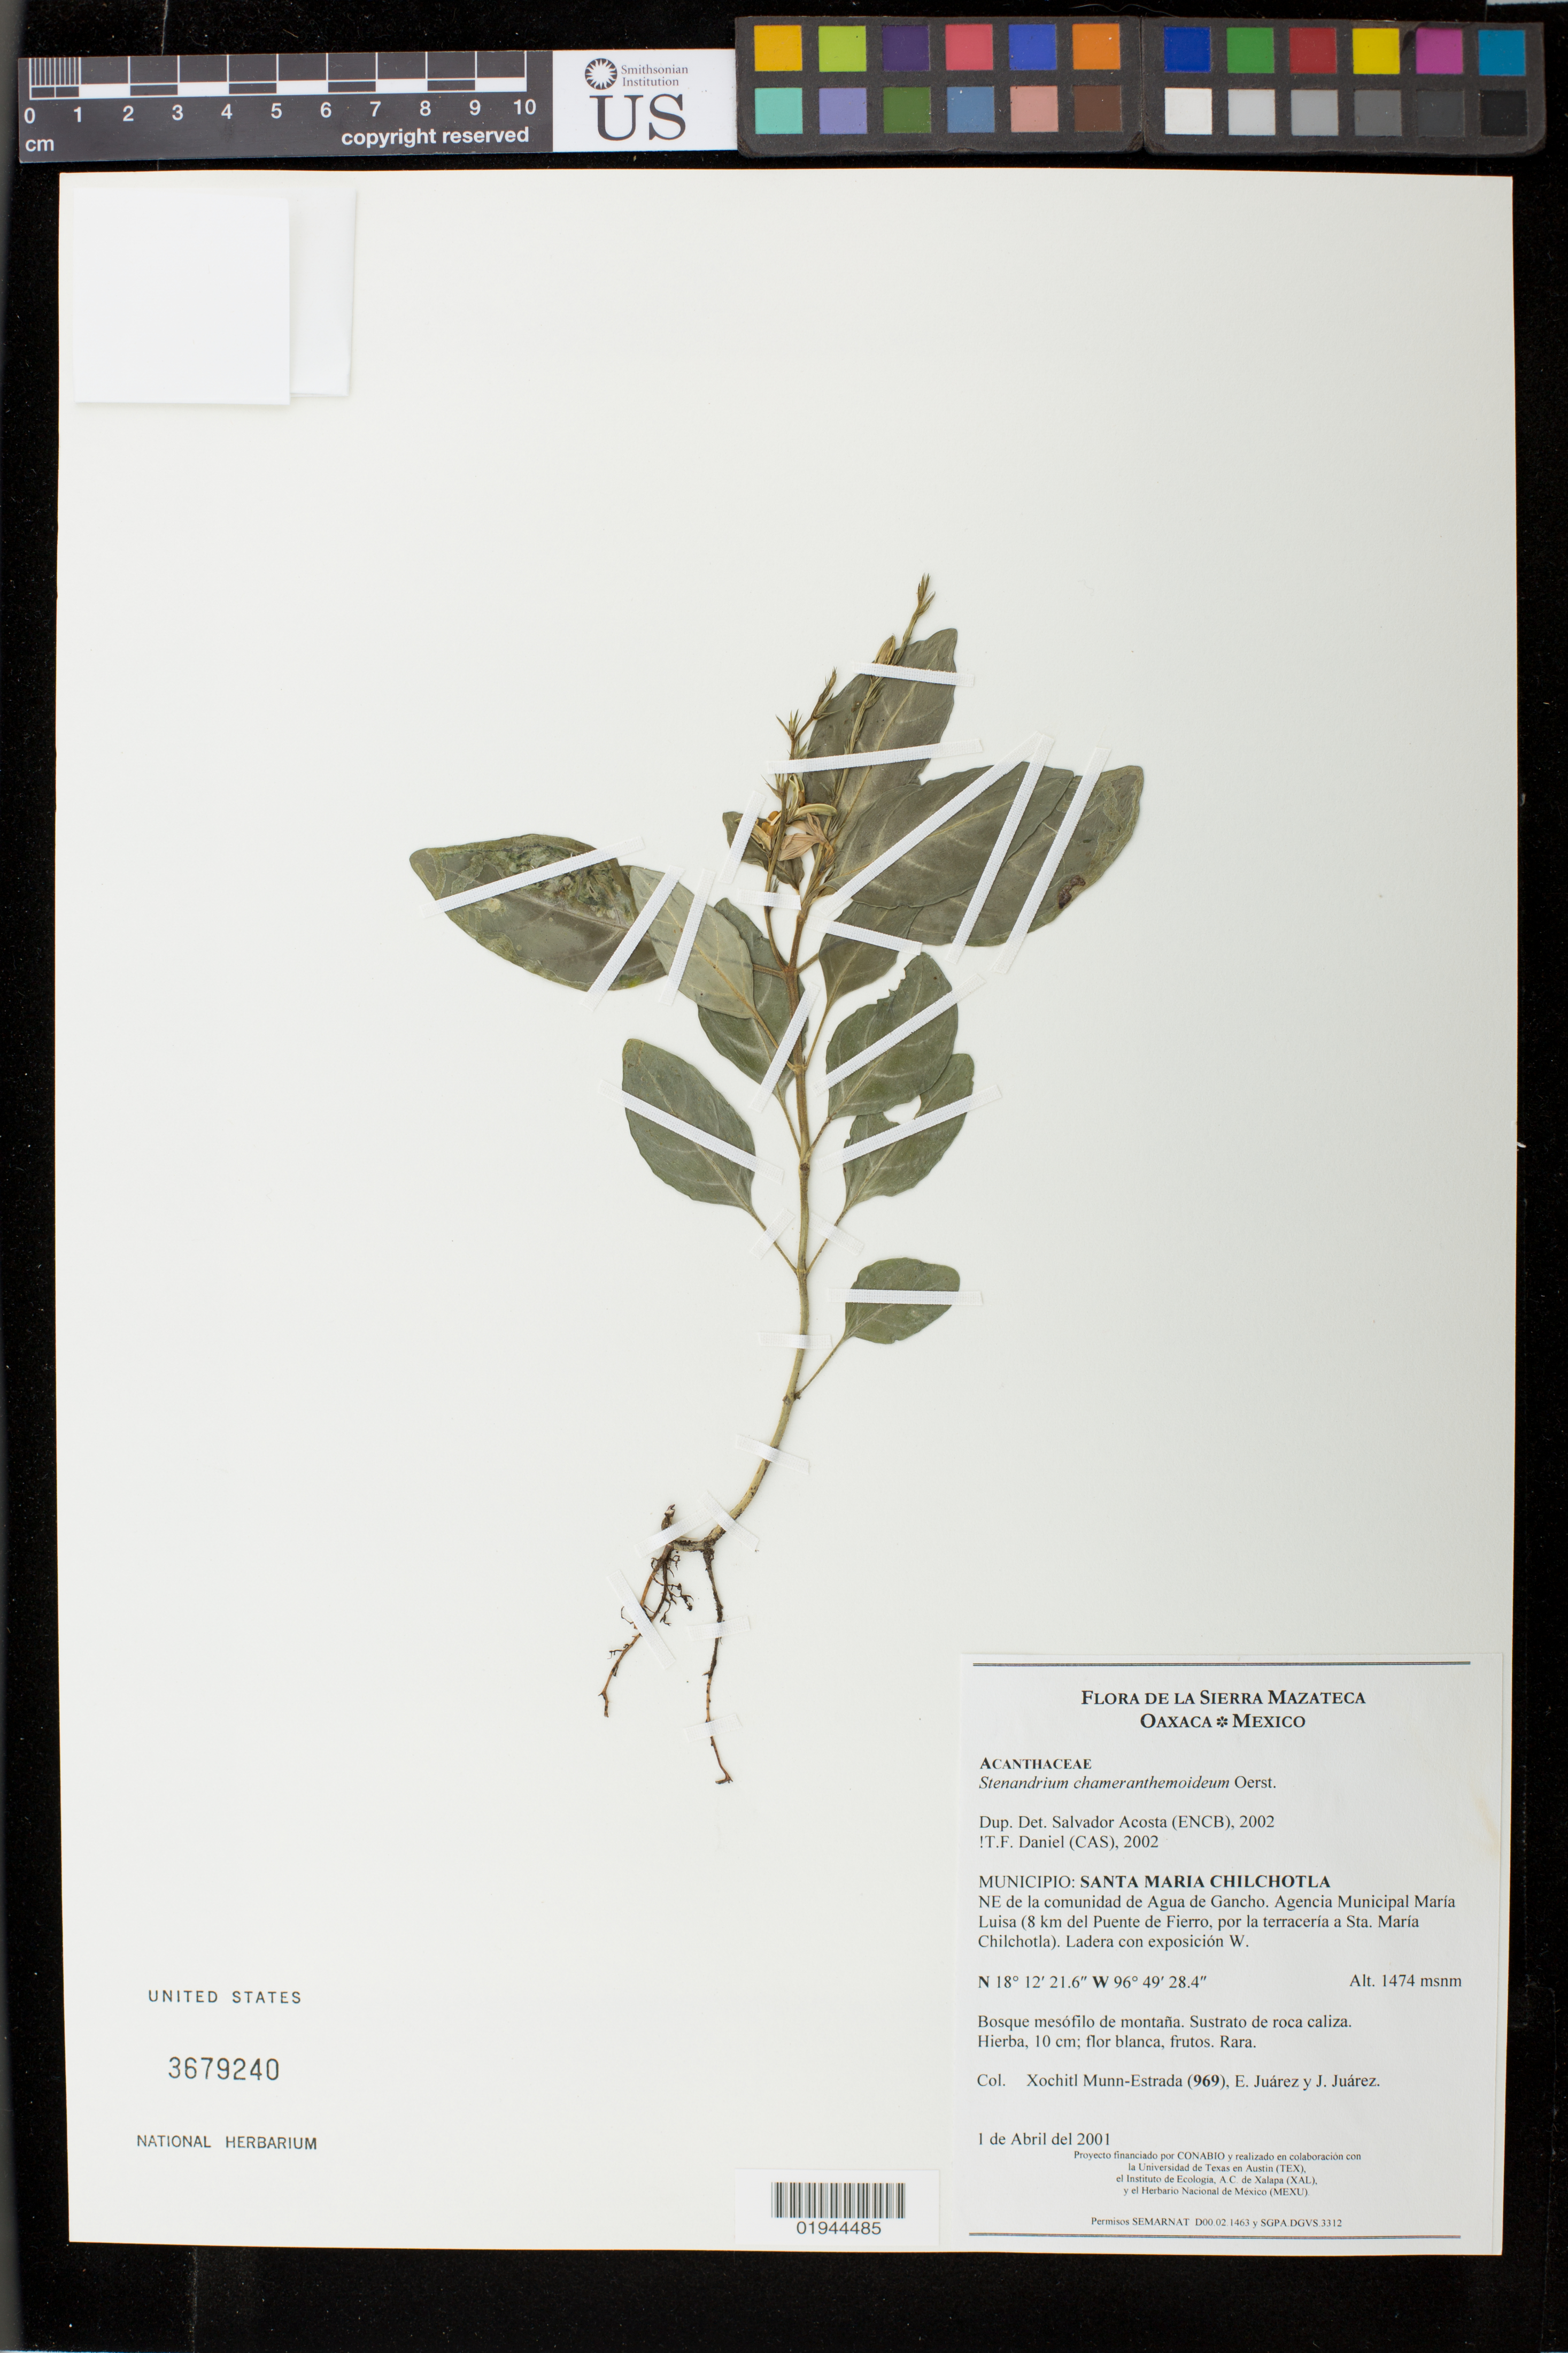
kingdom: Plantae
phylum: Tracheophyta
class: Magnoliopsida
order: Lamiales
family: Acanthaceae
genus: Stenandrium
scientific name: Stenandrium chameranthemoideum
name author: Oerst.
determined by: Acosta, S.; Daniel, T. F.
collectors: X. Munn-Estrada, E. Juarez & J. Juarez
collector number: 969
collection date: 2001-04-01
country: Mexico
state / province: Oaxaca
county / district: Santa María Chilchotla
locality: NE de la comunidad de Agua de Gancho. Agencia Municipal Maria Luisa (8 km del Puente de Fierro, por la terraceria a Sta. Maria Chilchotla). Ladera con exposicion W.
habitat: Bosque mesofilo de montana. Substrato de roca caliza.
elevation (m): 1474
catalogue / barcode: US 3679240